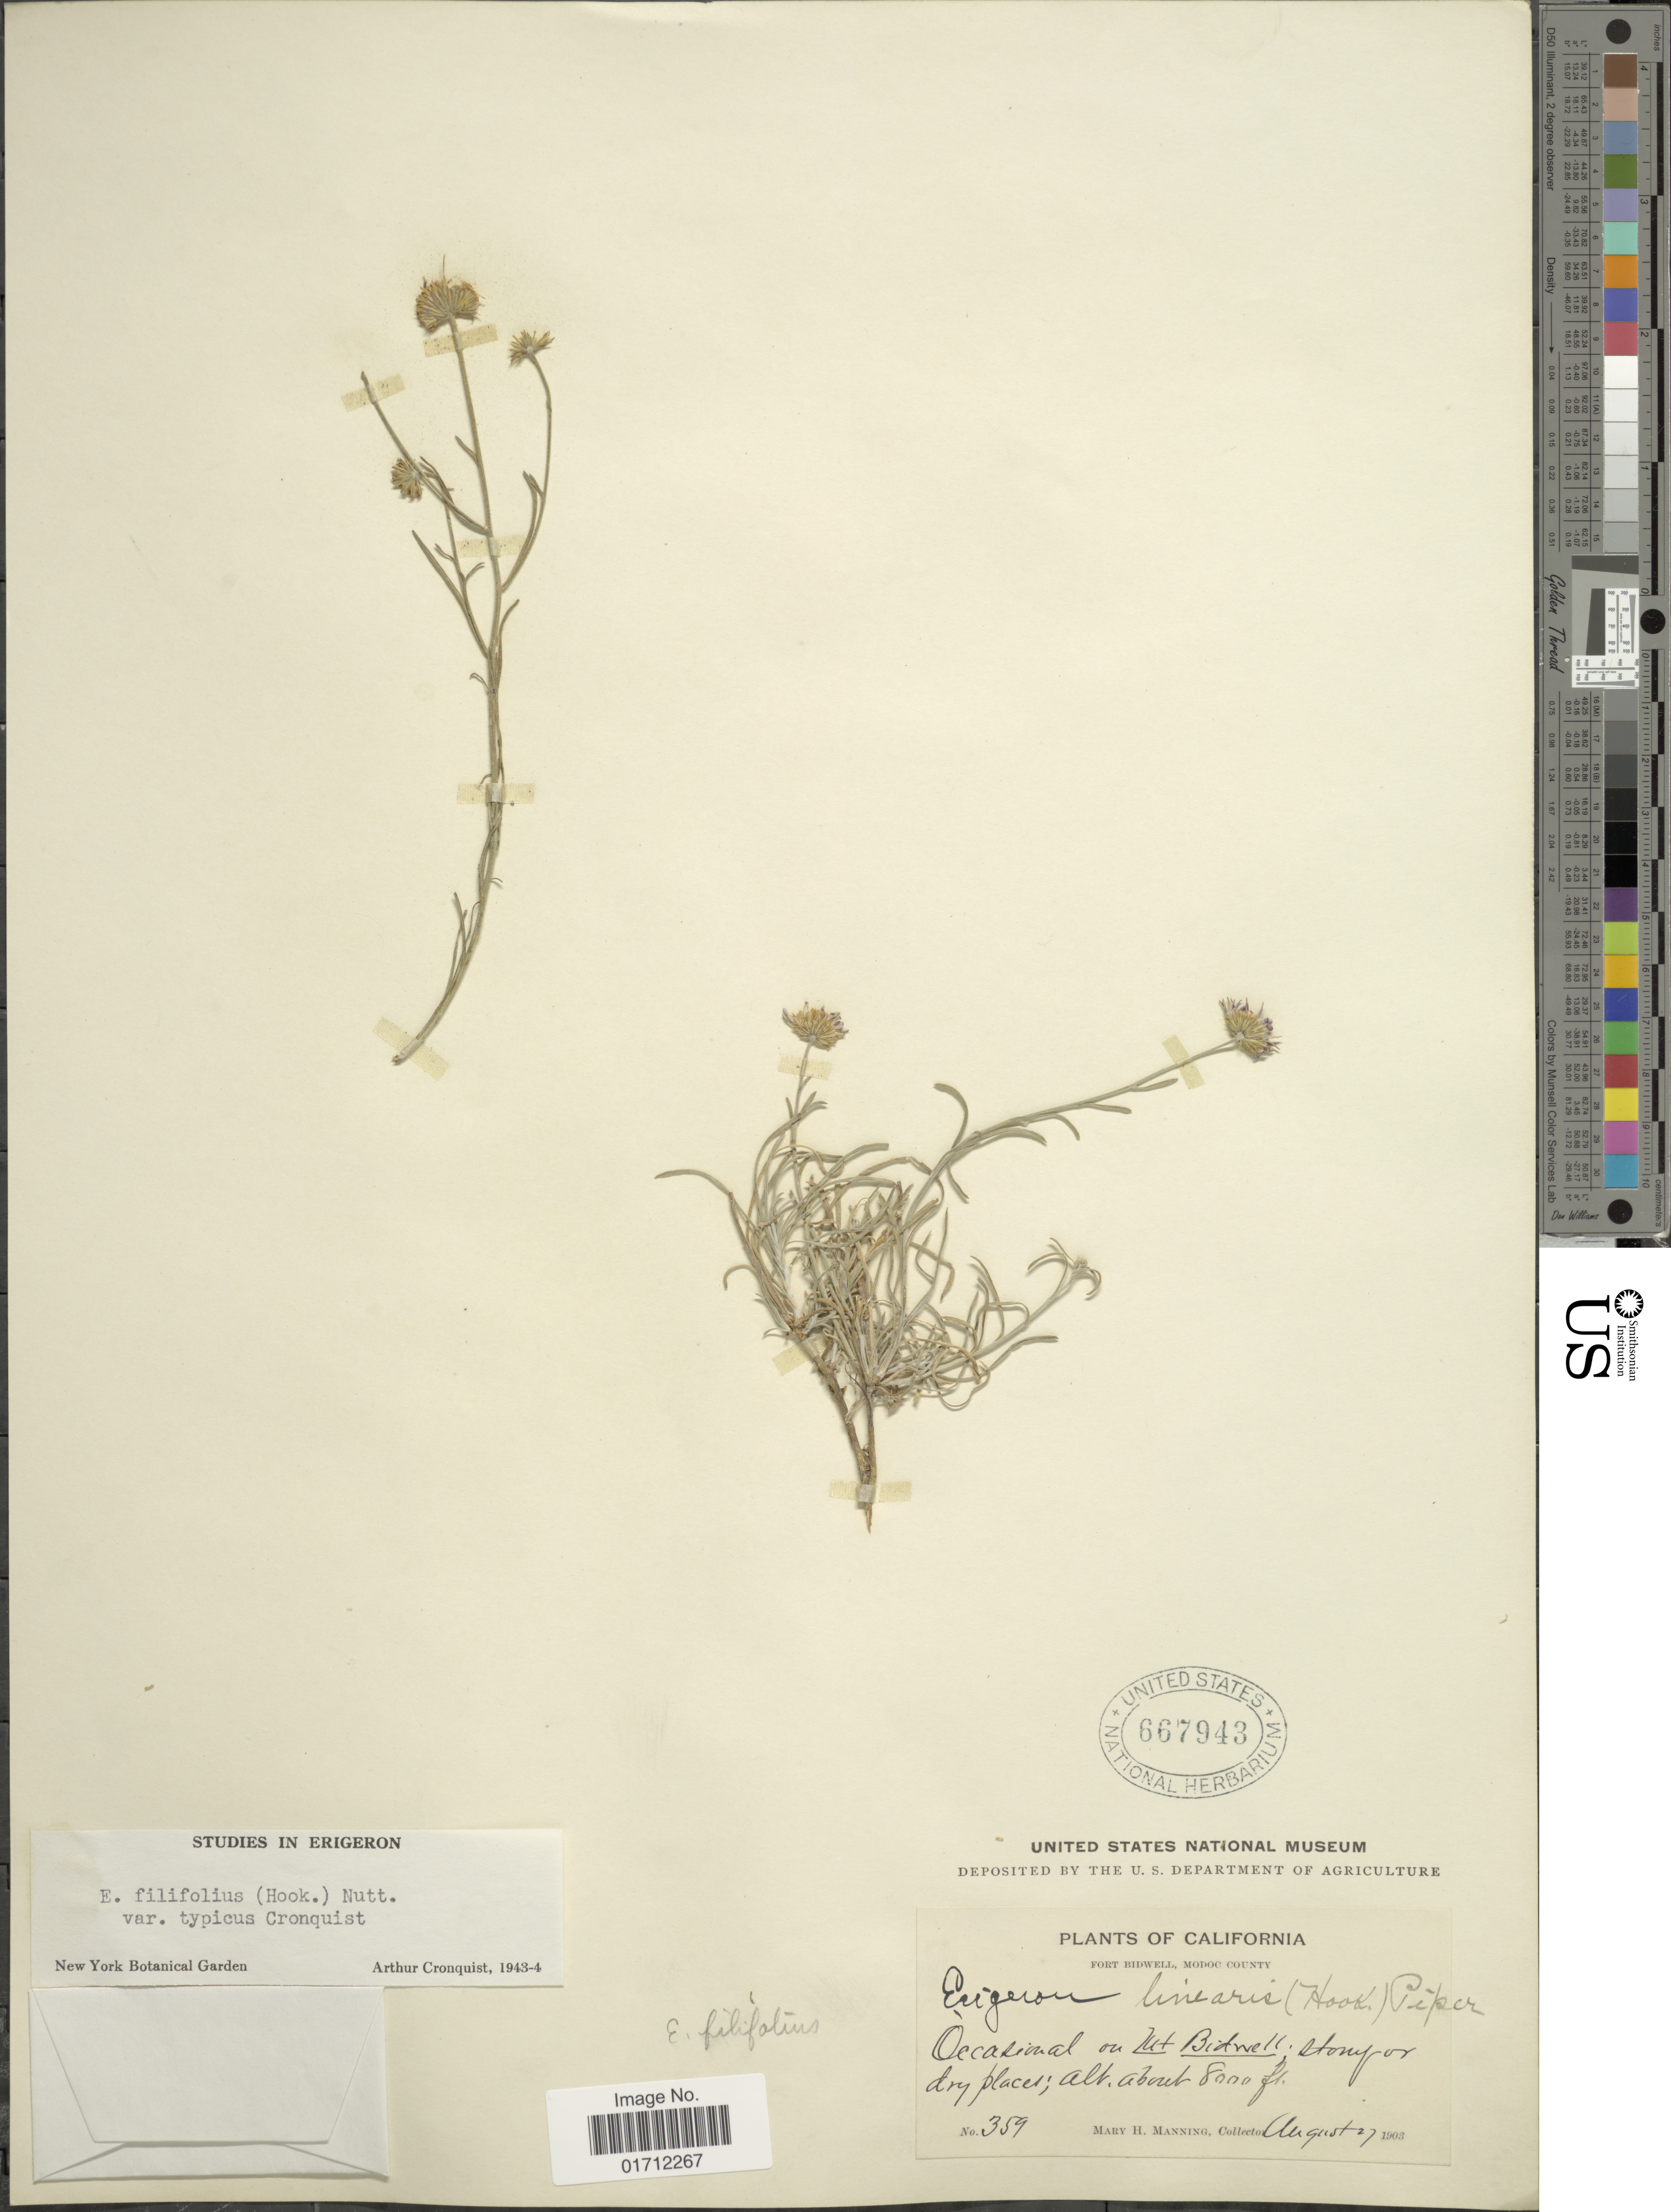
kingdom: Plantae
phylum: Tracheophyta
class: Magnoliopsida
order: Asterales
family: Asteraceae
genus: Erigeron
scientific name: Erigeron filifolius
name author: (Hook.) Nutt.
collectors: M. Manning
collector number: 359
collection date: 1903-08-27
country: United States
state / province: California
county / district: Modoc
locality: Fort Bidwell, Modoc County.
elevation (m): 2438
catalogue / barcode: US 667943